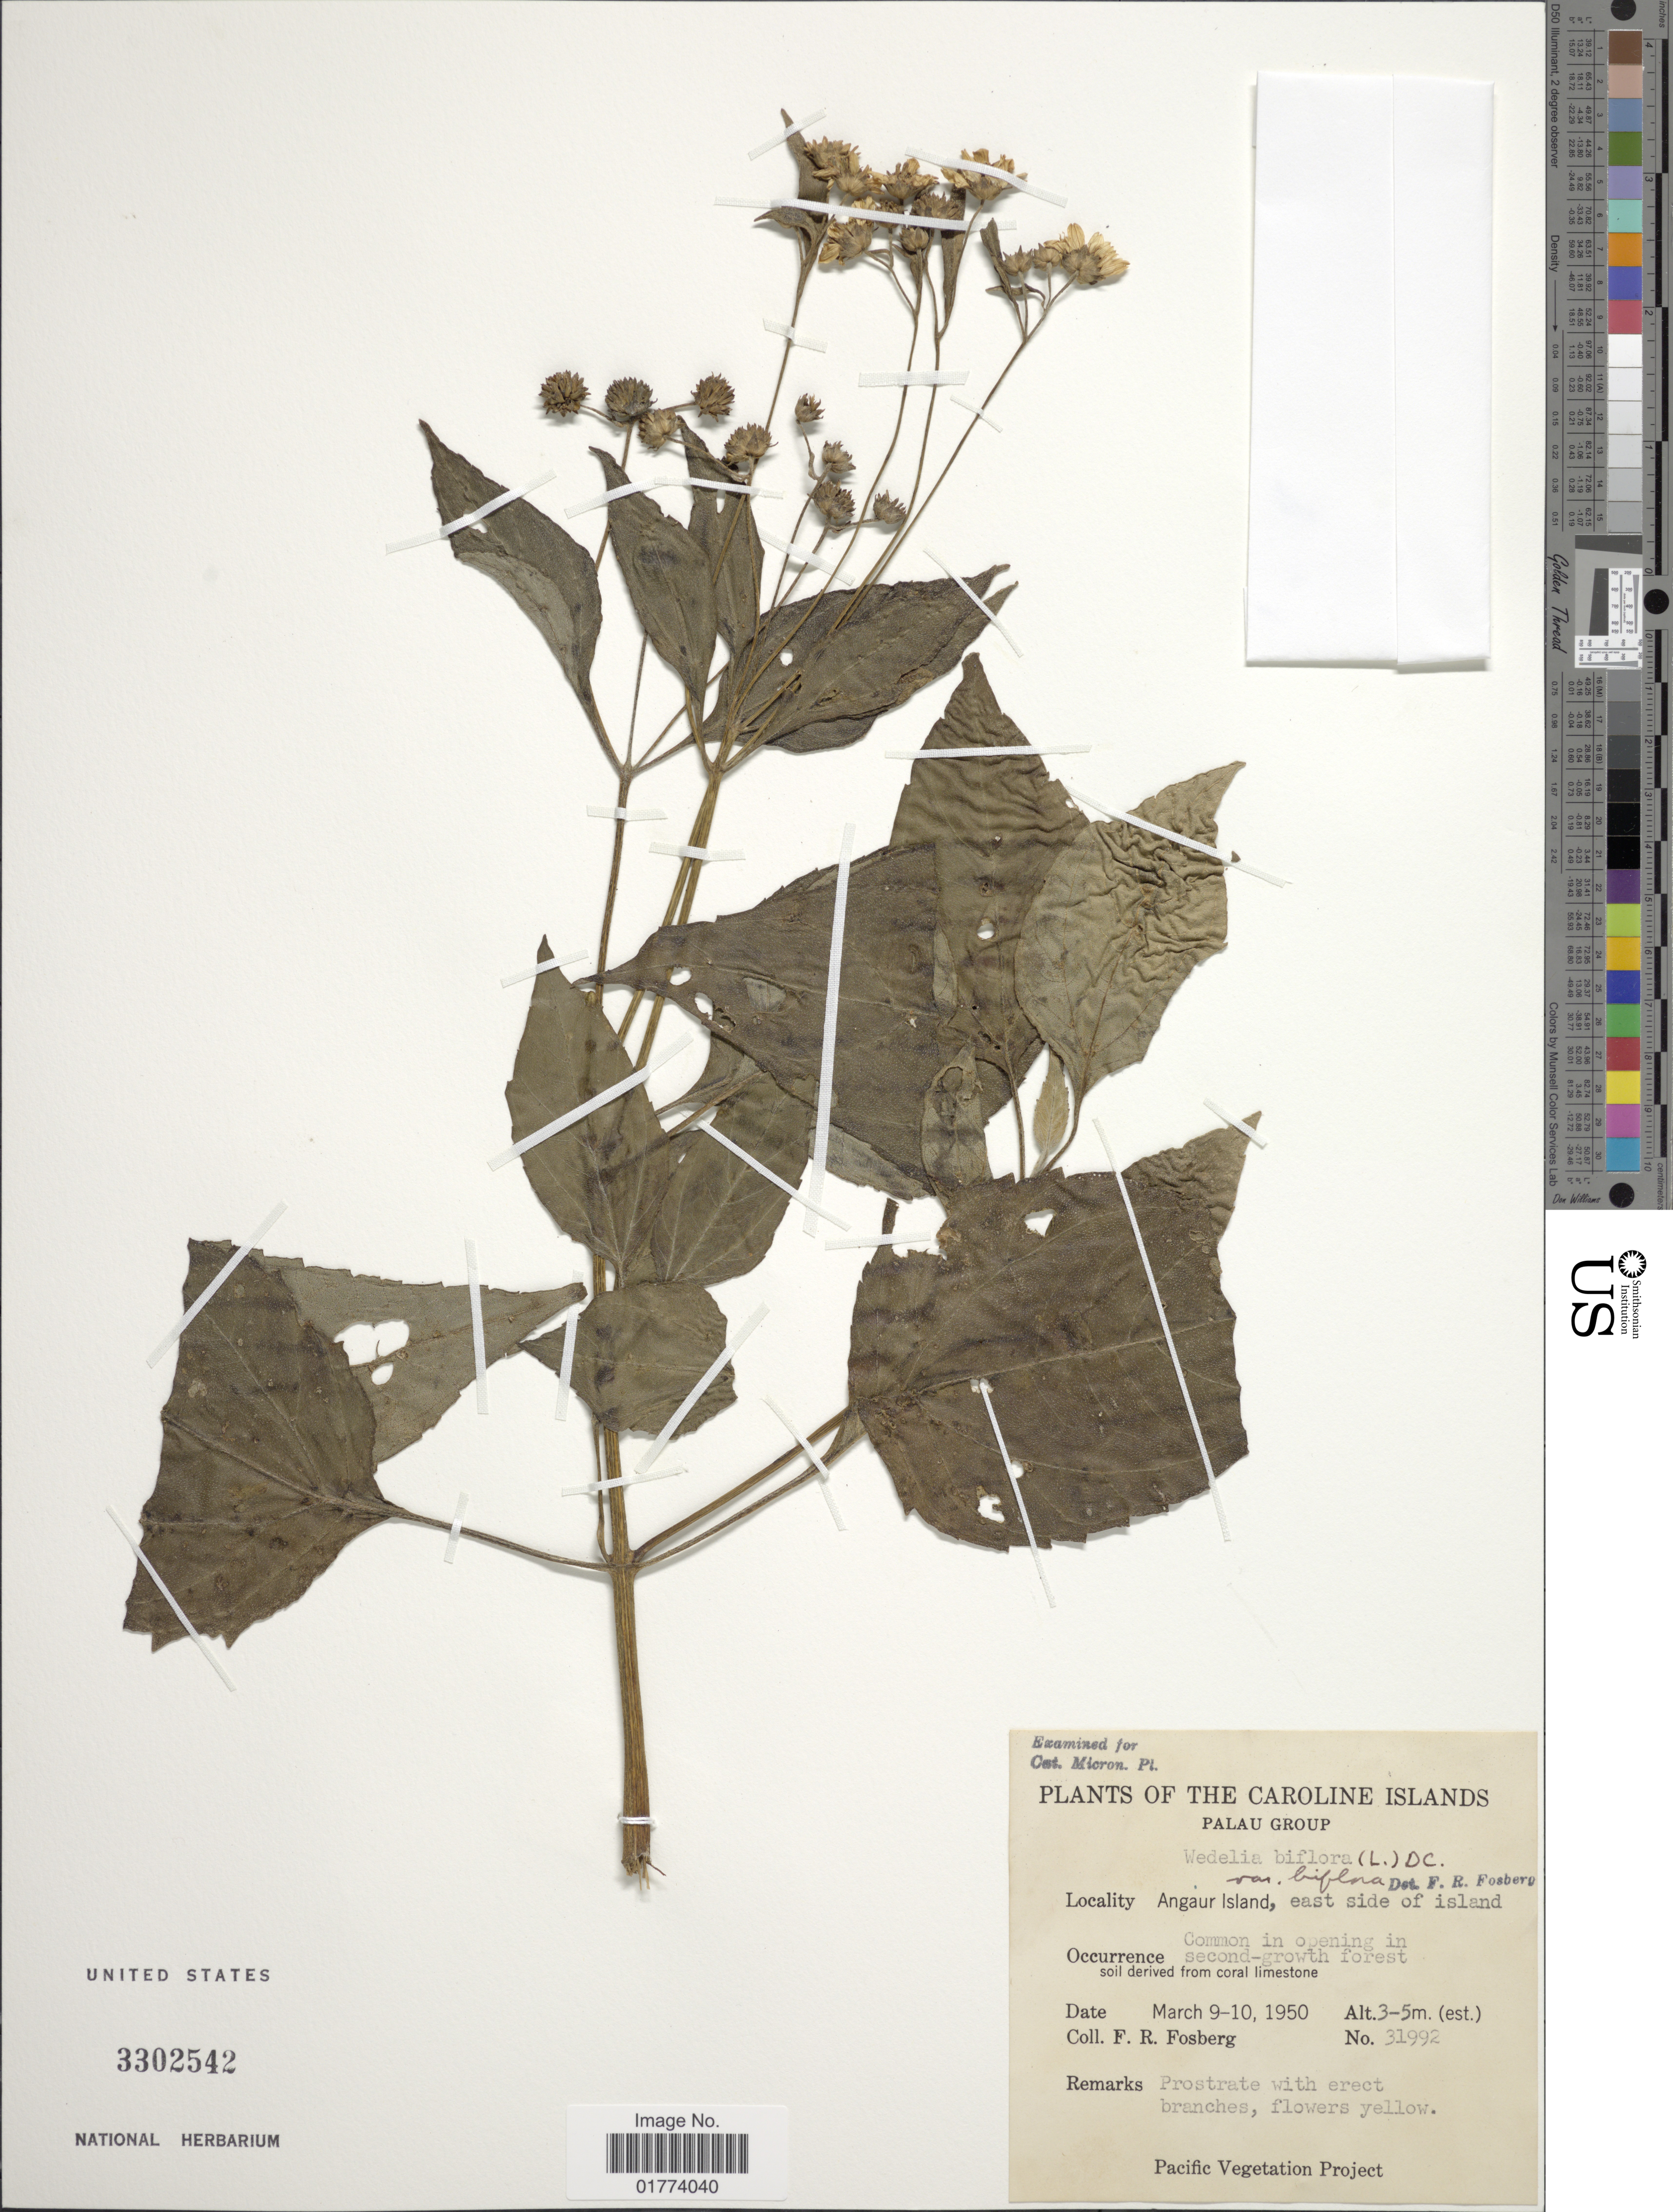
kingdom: Plantae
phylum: Tracheophyta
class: Magnoliopsida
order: Asterales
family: Asteraceae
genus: Wollastonia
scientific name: Wollastonia biflora var. biflora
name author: (L.) DC.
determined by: Wagner, W. L., (BOT), Smithsonian Institution - National Museum of Natural History (UNITED STATES)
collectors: F. R. Fosberg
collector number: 31992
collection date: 1950-03-09/1950-03-10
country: Palau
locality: Caroline Islands, Palau Group, Angaur Island, east side of island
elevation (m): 3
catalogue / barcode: US 3302542